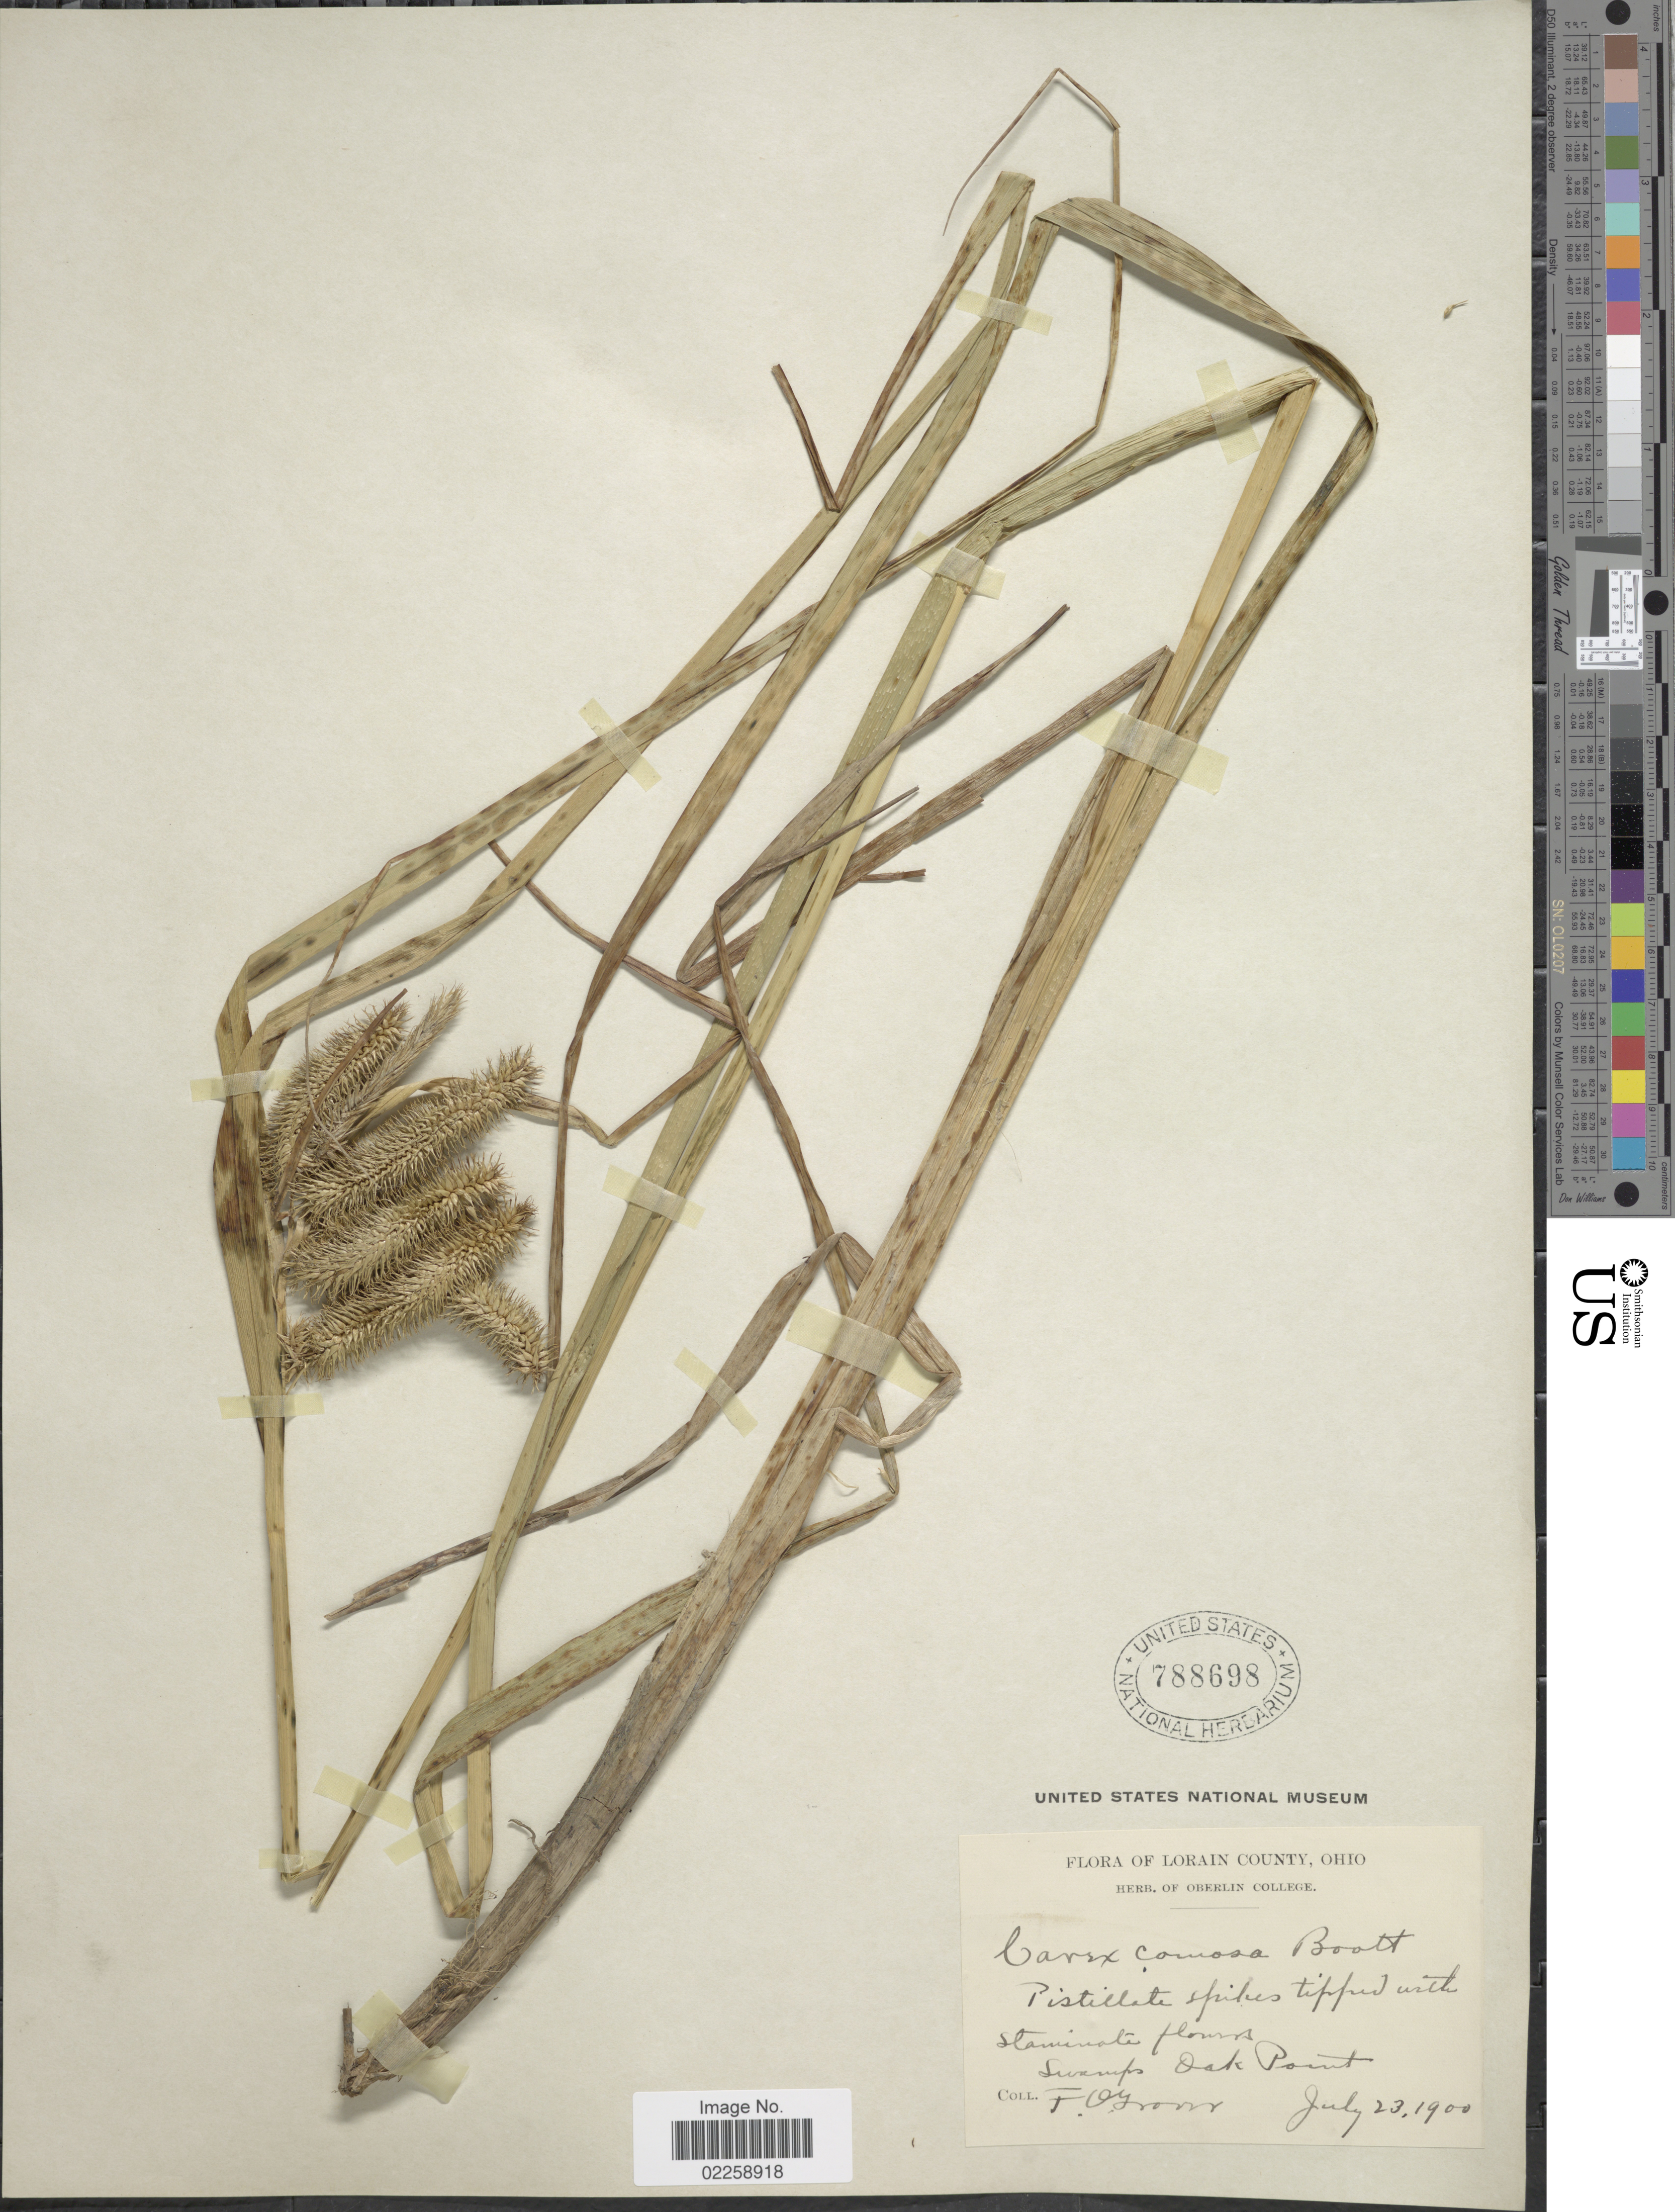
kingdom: Plantae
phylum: Tracheophyta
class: Liliopsida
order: Poales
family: Cyperaceae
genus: Carex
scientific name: Carex comosa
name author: Boott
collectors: F. Grover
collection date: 1900-07-23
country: United States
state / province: Ohio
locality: Lorain County, Swamp Oak Point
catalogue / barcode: US 788698